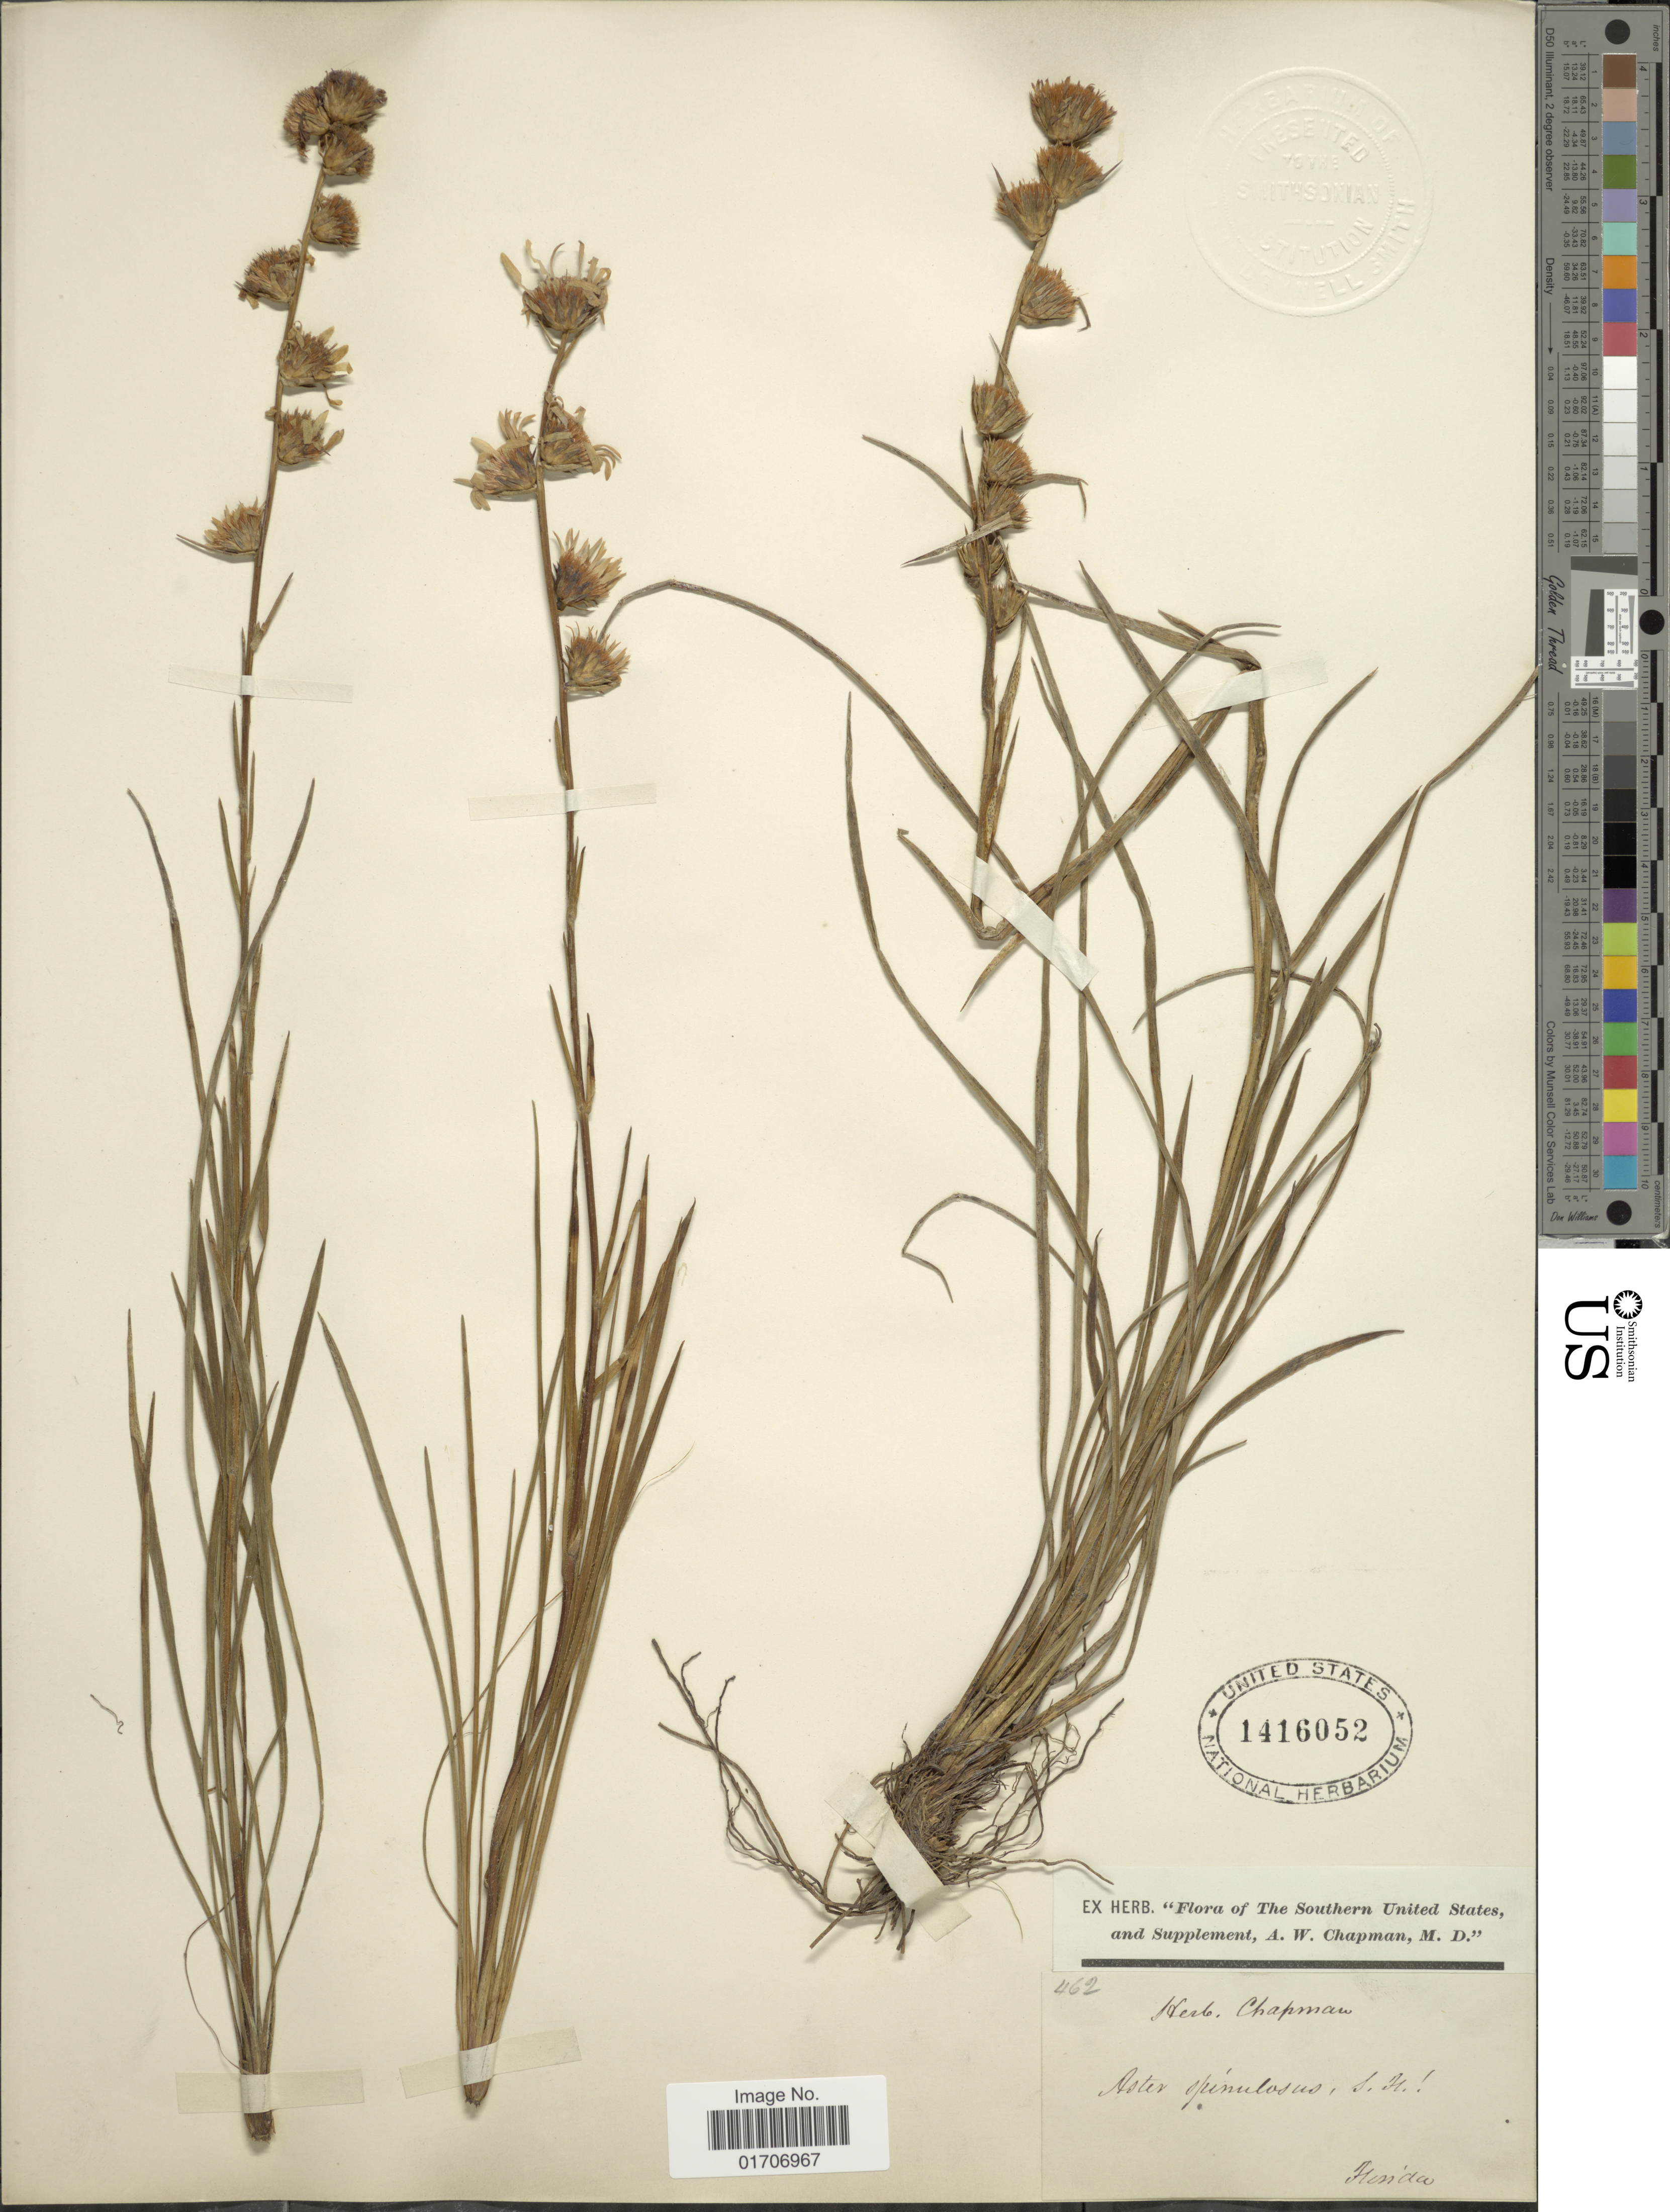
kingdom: Plantae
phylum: Tracheophyta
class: Magnoliopsida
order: Asterales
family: Asteraceae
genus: Eurybia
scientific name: Eurybia spinulosa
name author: (Chapm.) G.L. Nesom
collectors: A. W. Chapman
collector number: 462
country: United States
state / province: Florida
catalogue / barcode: US 1416052